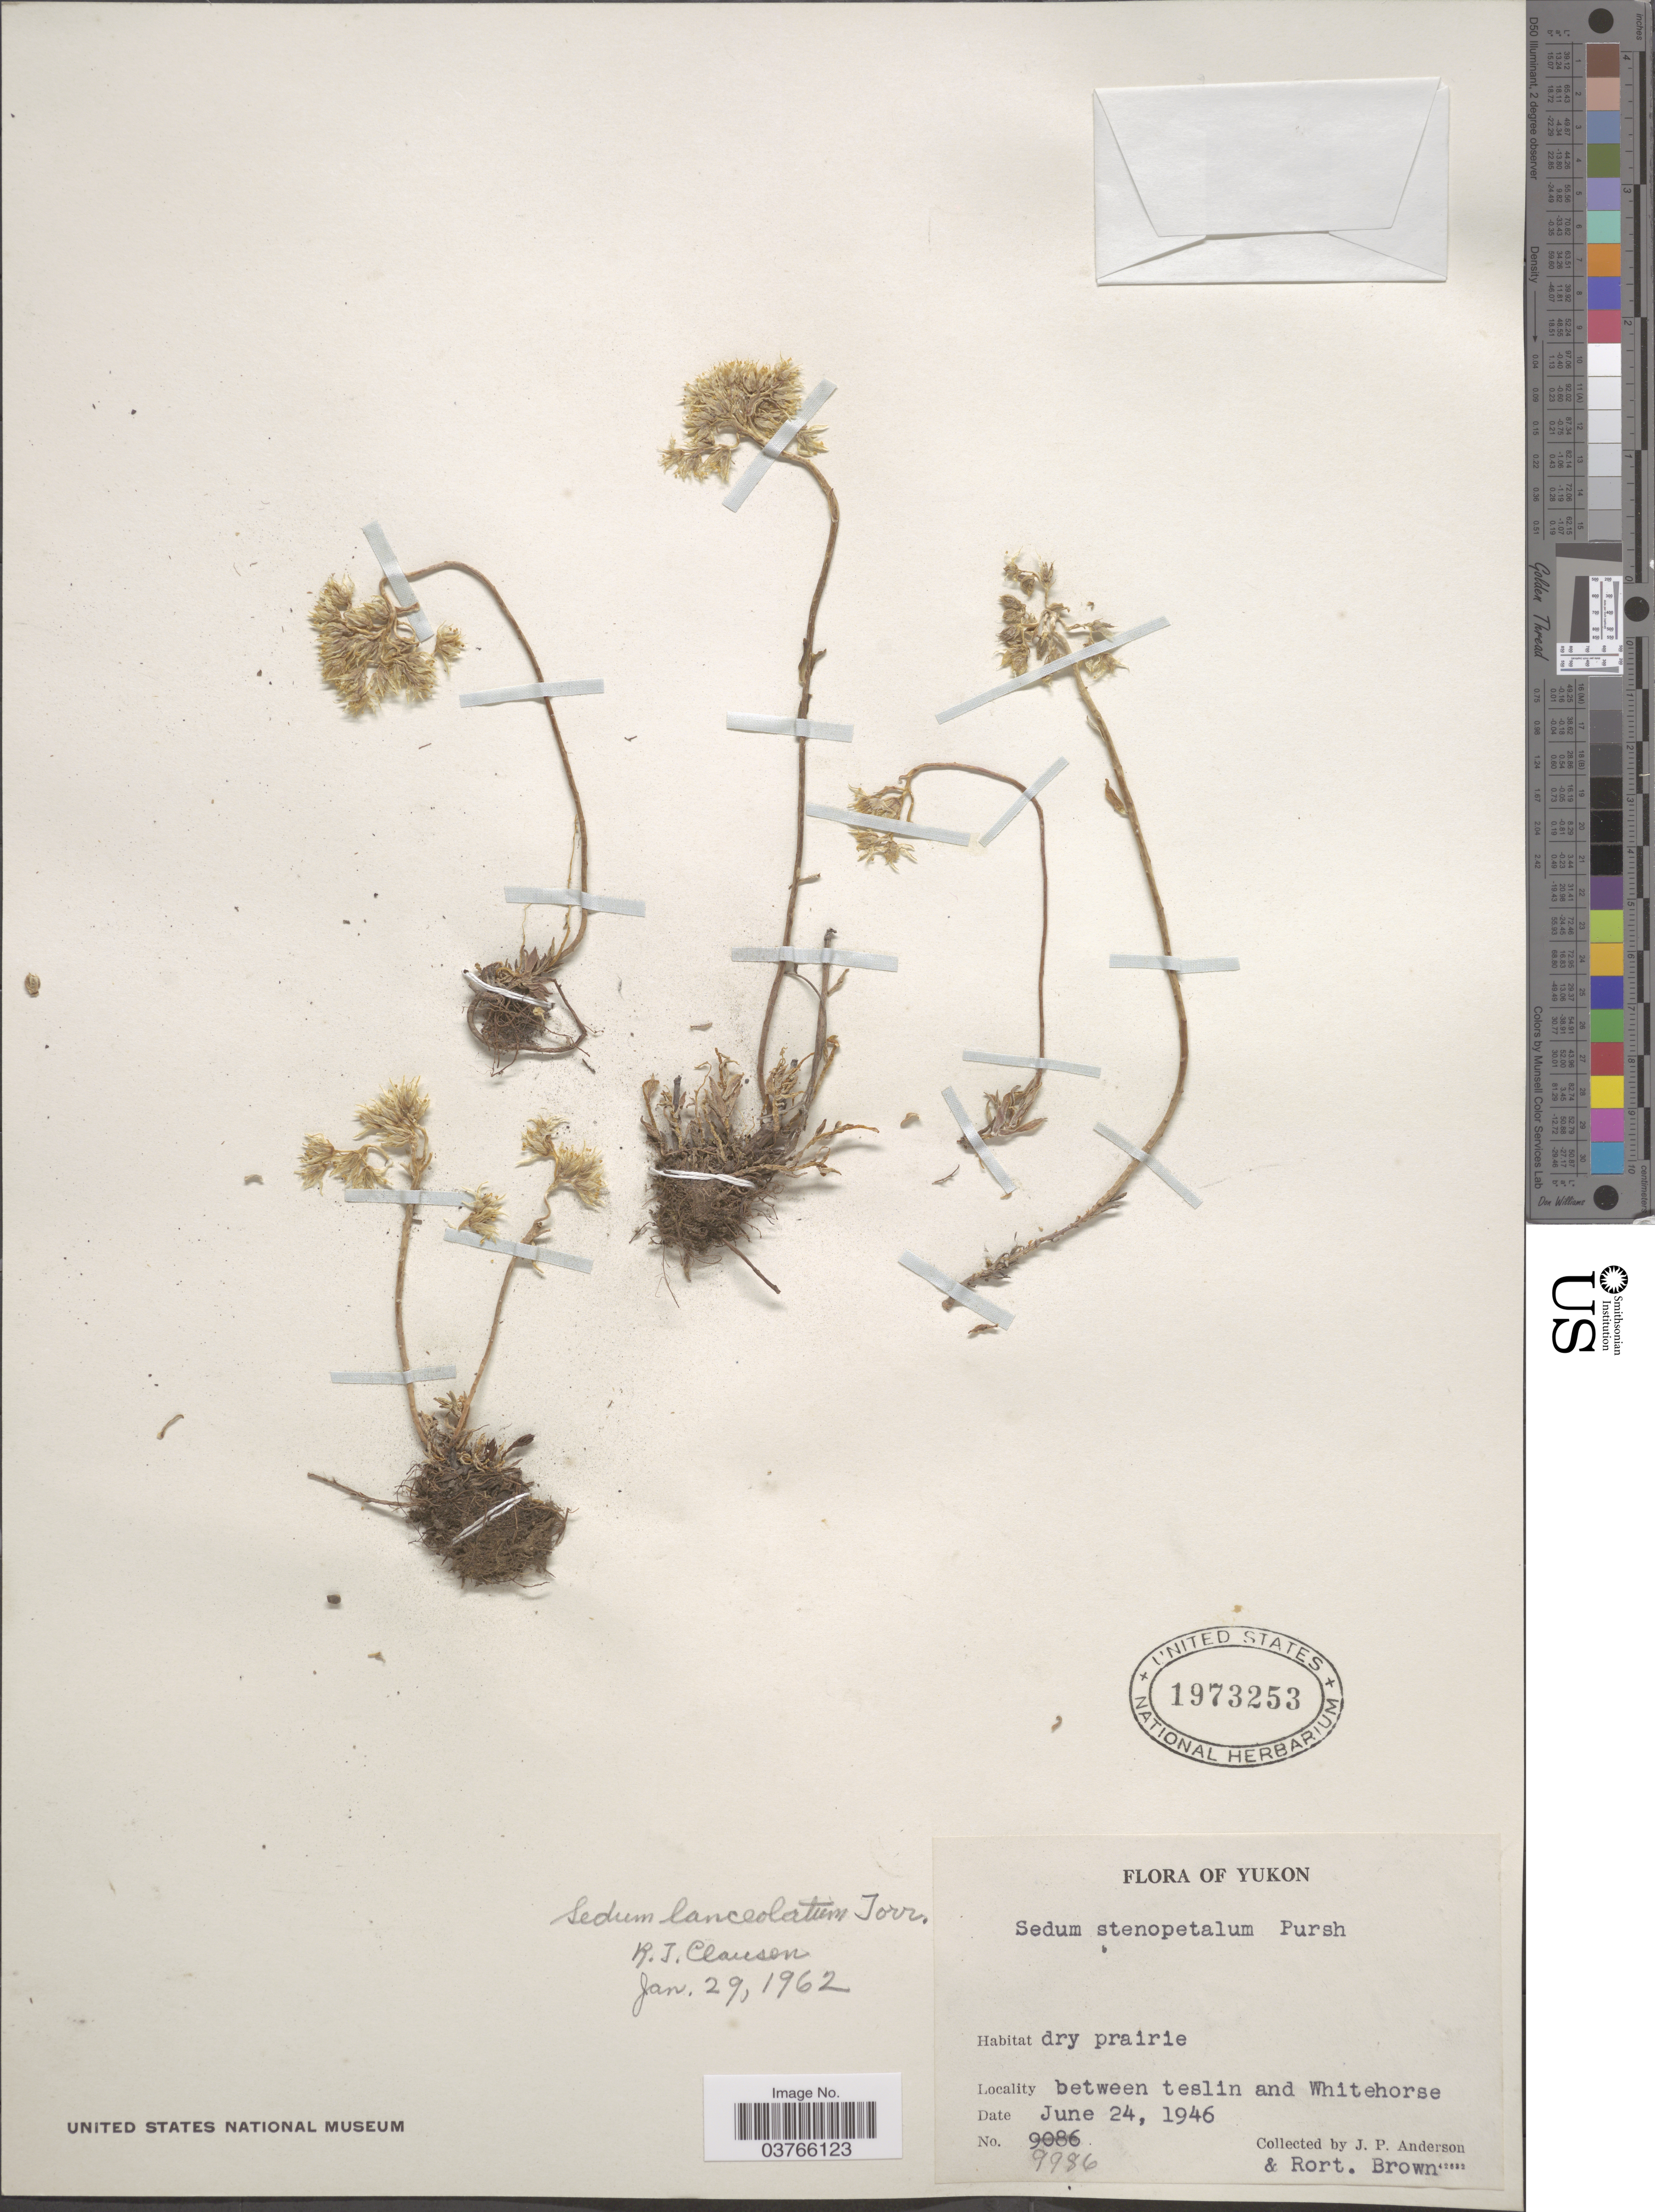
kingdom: Plantae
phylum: Tracheophyta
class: Magnoliopsida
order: Saxifragales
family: Crassulaceae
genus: Sedum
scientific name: Sedum lanceolatum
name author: Torr.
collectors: J. P. Anderson & R. Brown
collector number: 9986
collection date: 1946-06-24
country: Canada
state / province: Yukon Territory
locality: Yukon, between teslin and Whitehorse.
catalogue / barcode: US 1973253